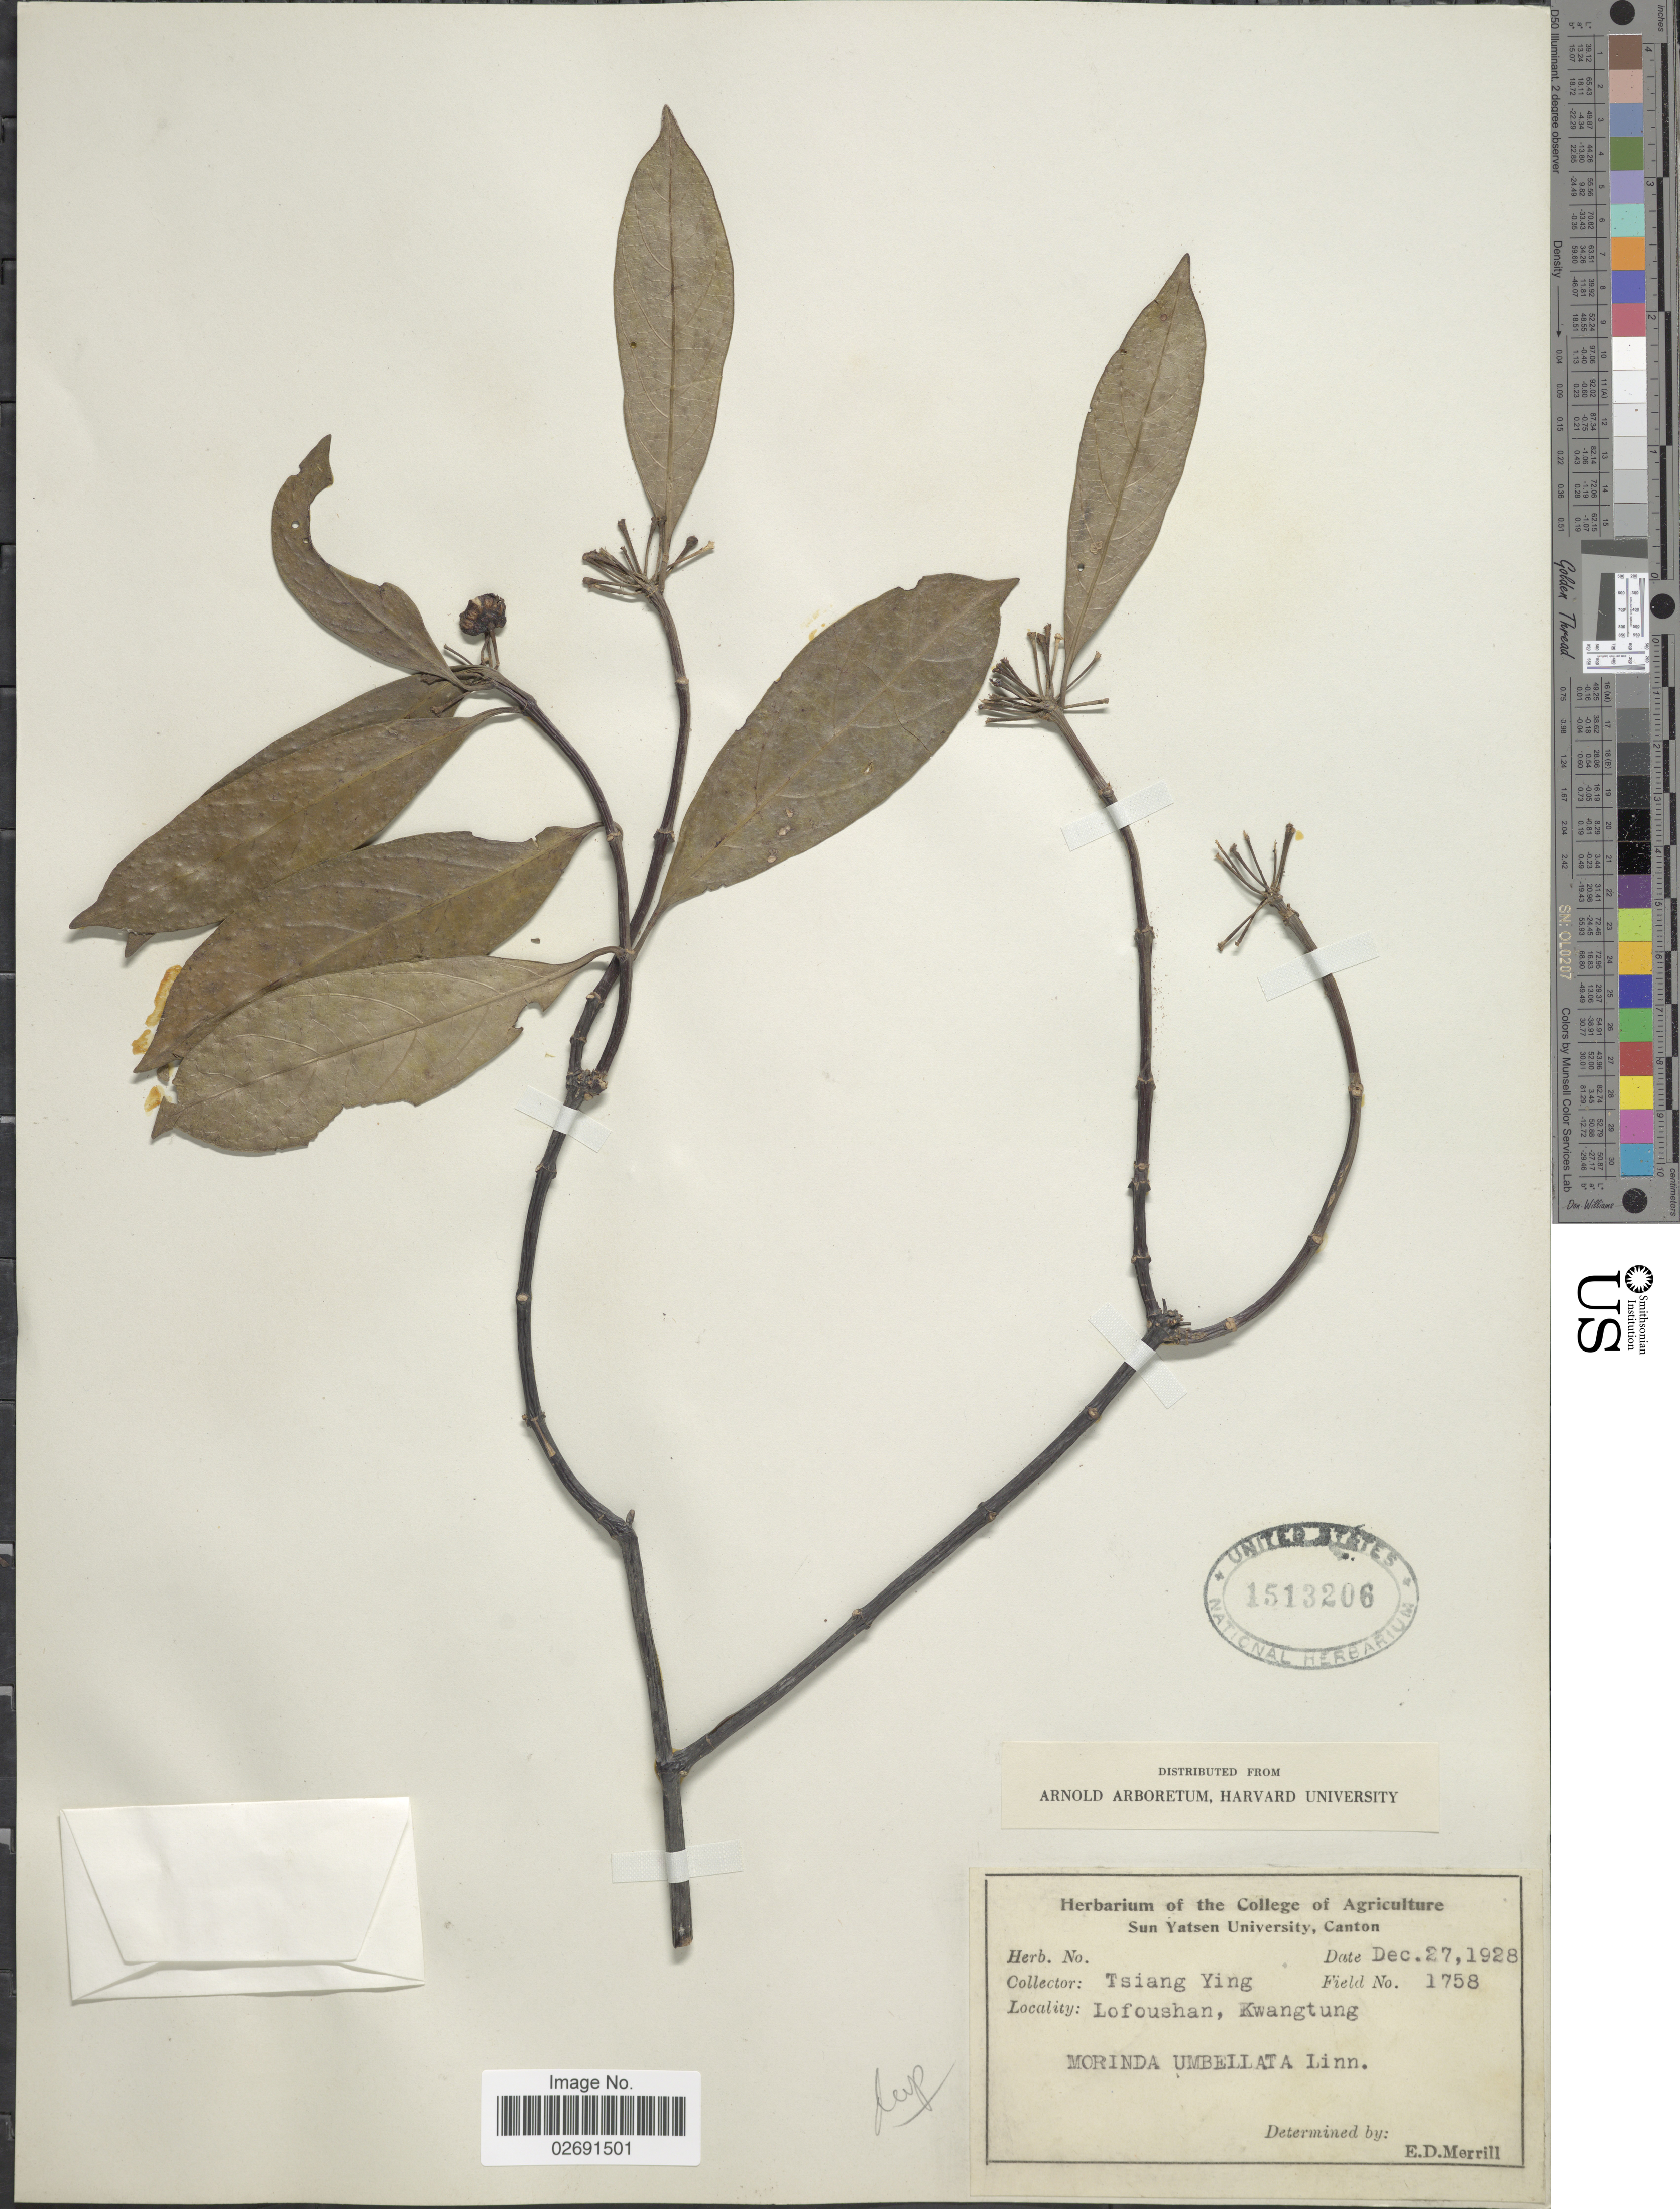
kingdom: Plantae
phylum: Tracheophyta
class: Magnoliopsida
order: Gentianales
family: Rubiaceae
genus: Gynochthodes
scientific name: Gynochthodes umbellata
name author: (L.) Razafim. & B. Bremer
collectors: T. Ying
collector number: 1758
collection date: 1928-12-27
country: China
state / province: Guangdong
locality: Lofoushan, Kwangtung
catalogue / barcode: US 1513206